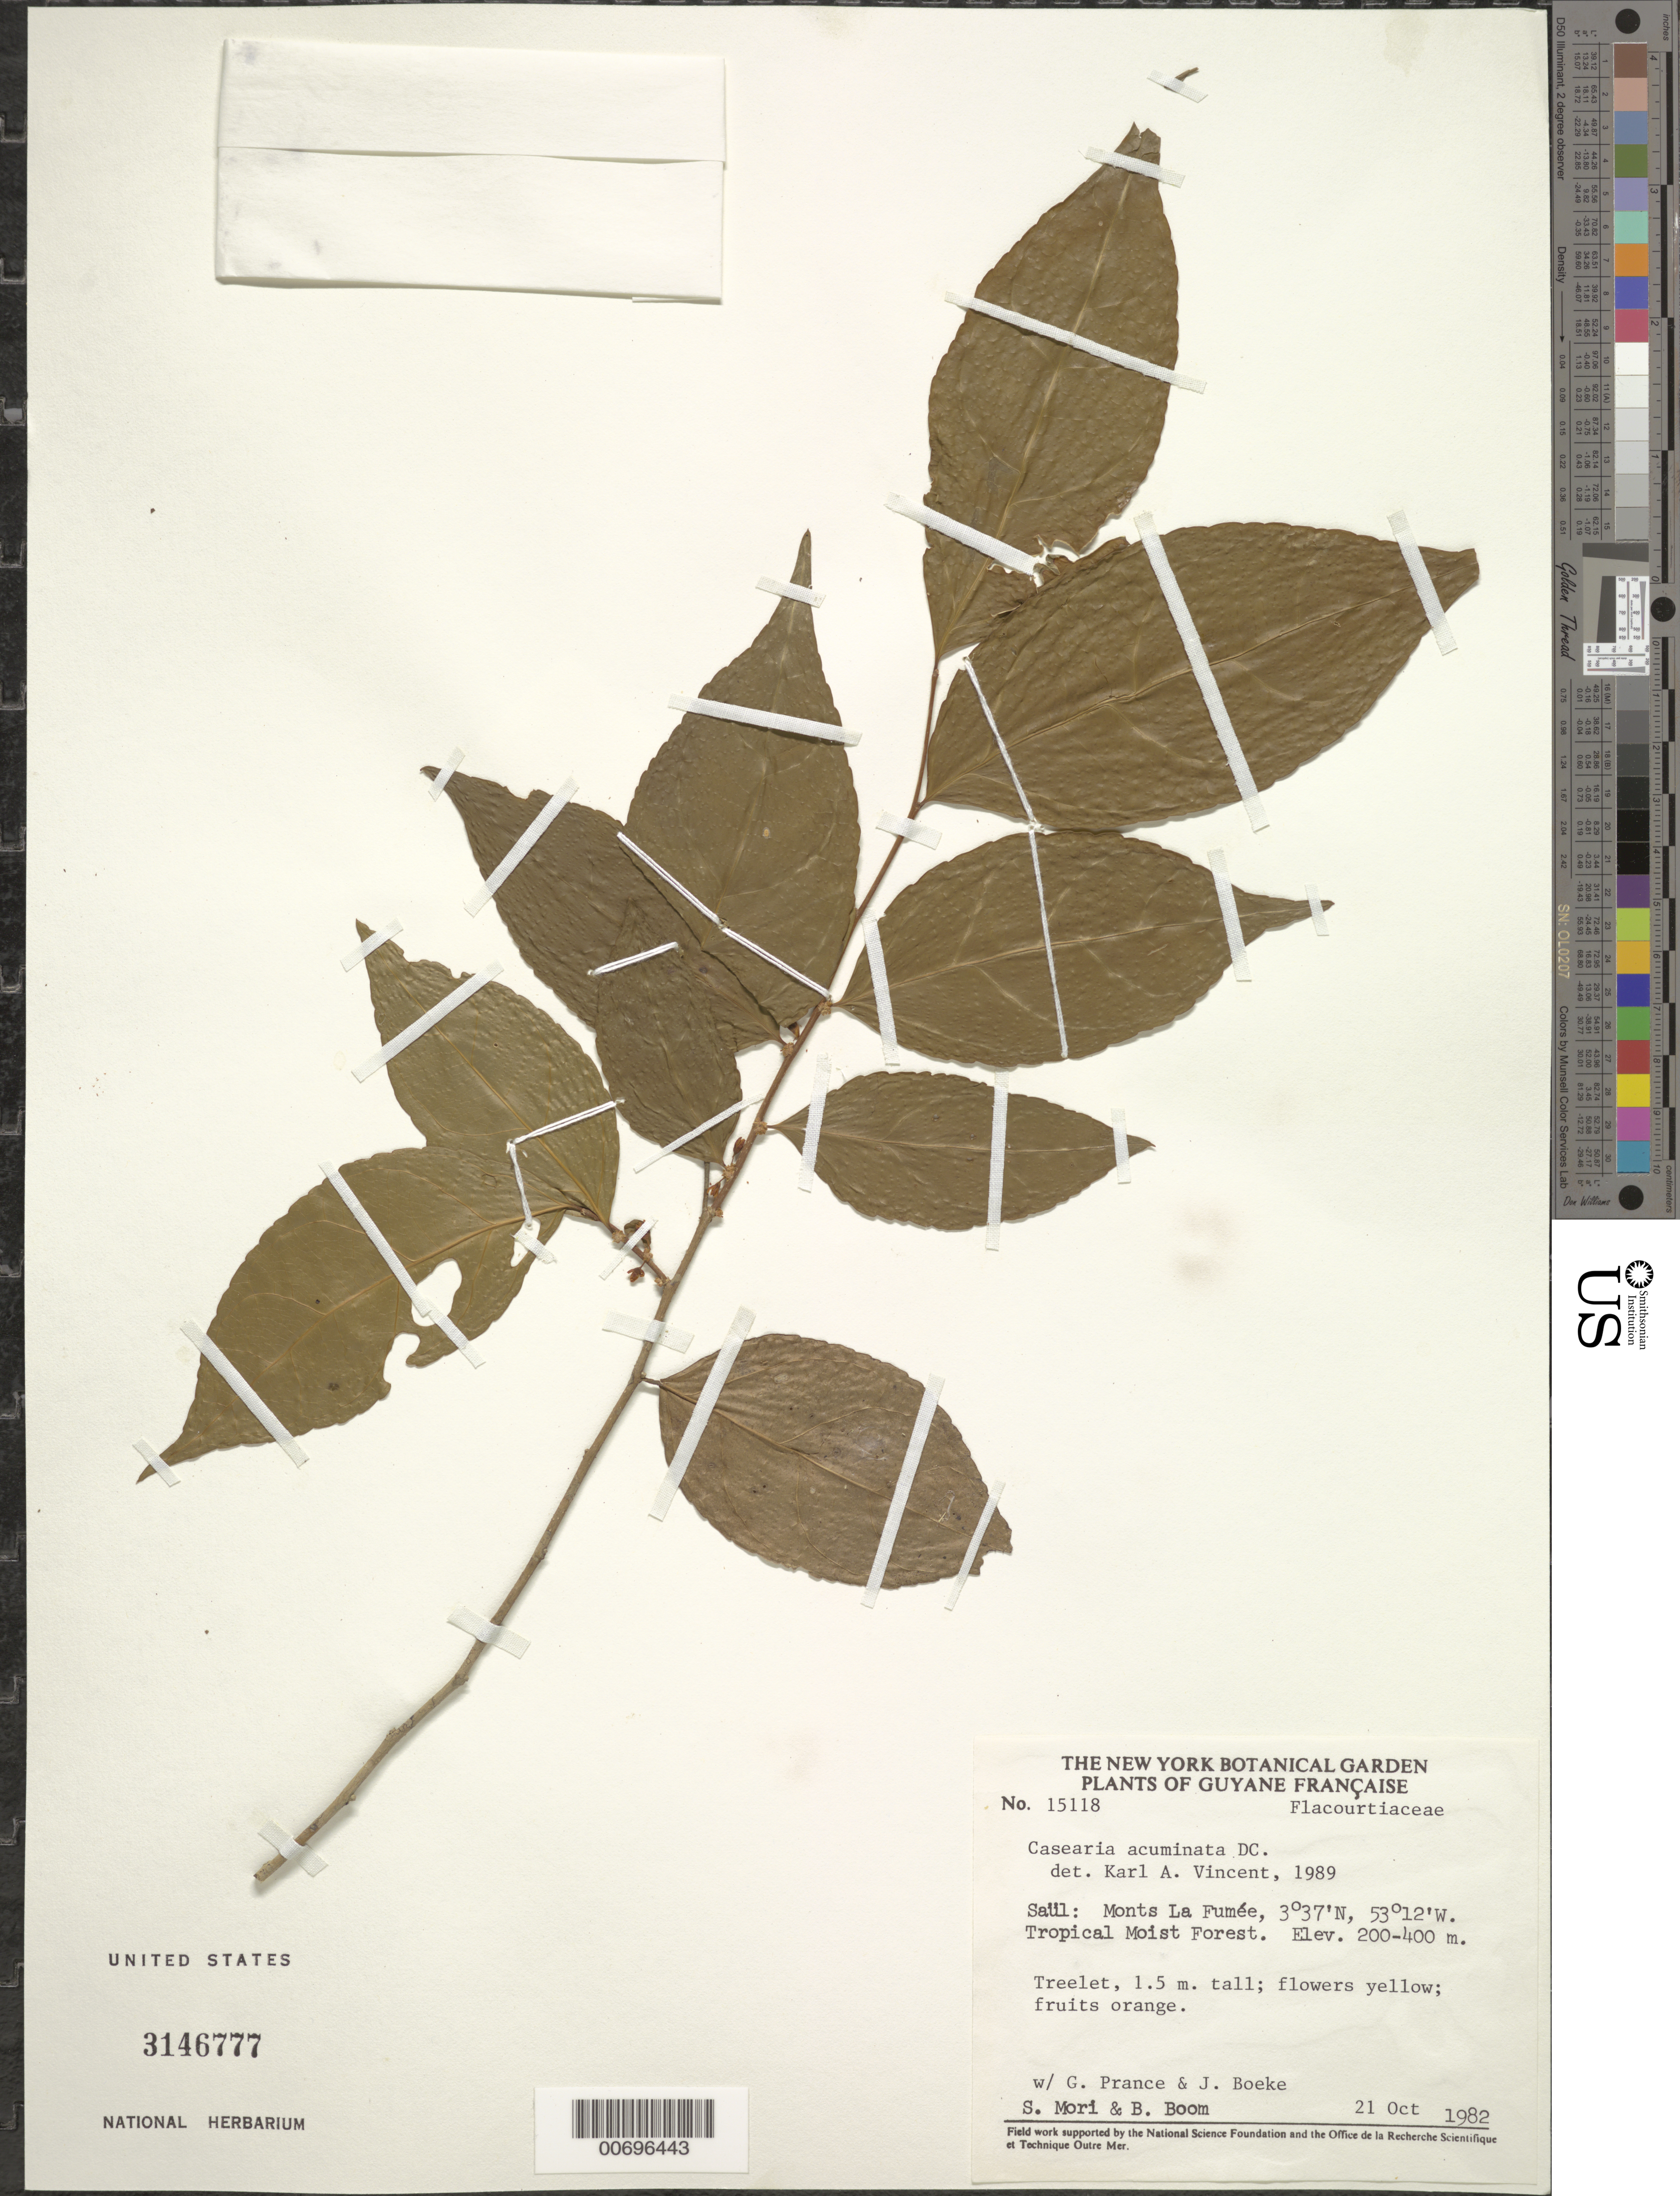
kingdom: Plantae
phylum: Tracheophyta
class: Magnoliopsida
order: Malpighiales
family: Salicaceae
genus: Casearia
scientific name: Casearia acuminata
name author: DC.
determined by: Vincent, K. A.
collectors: S. Mori, B. M. Boom, G. T. Prance & J. D. Boeke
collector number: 15118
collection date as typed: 21-Oct-82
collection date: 1982-10-21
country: French Guiana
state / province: Saint-Laurent-du-Maroni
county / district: Saül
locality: Saül, Monts La Fumée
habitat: Tropical moist forest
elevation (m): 200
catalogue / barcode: US 3146777